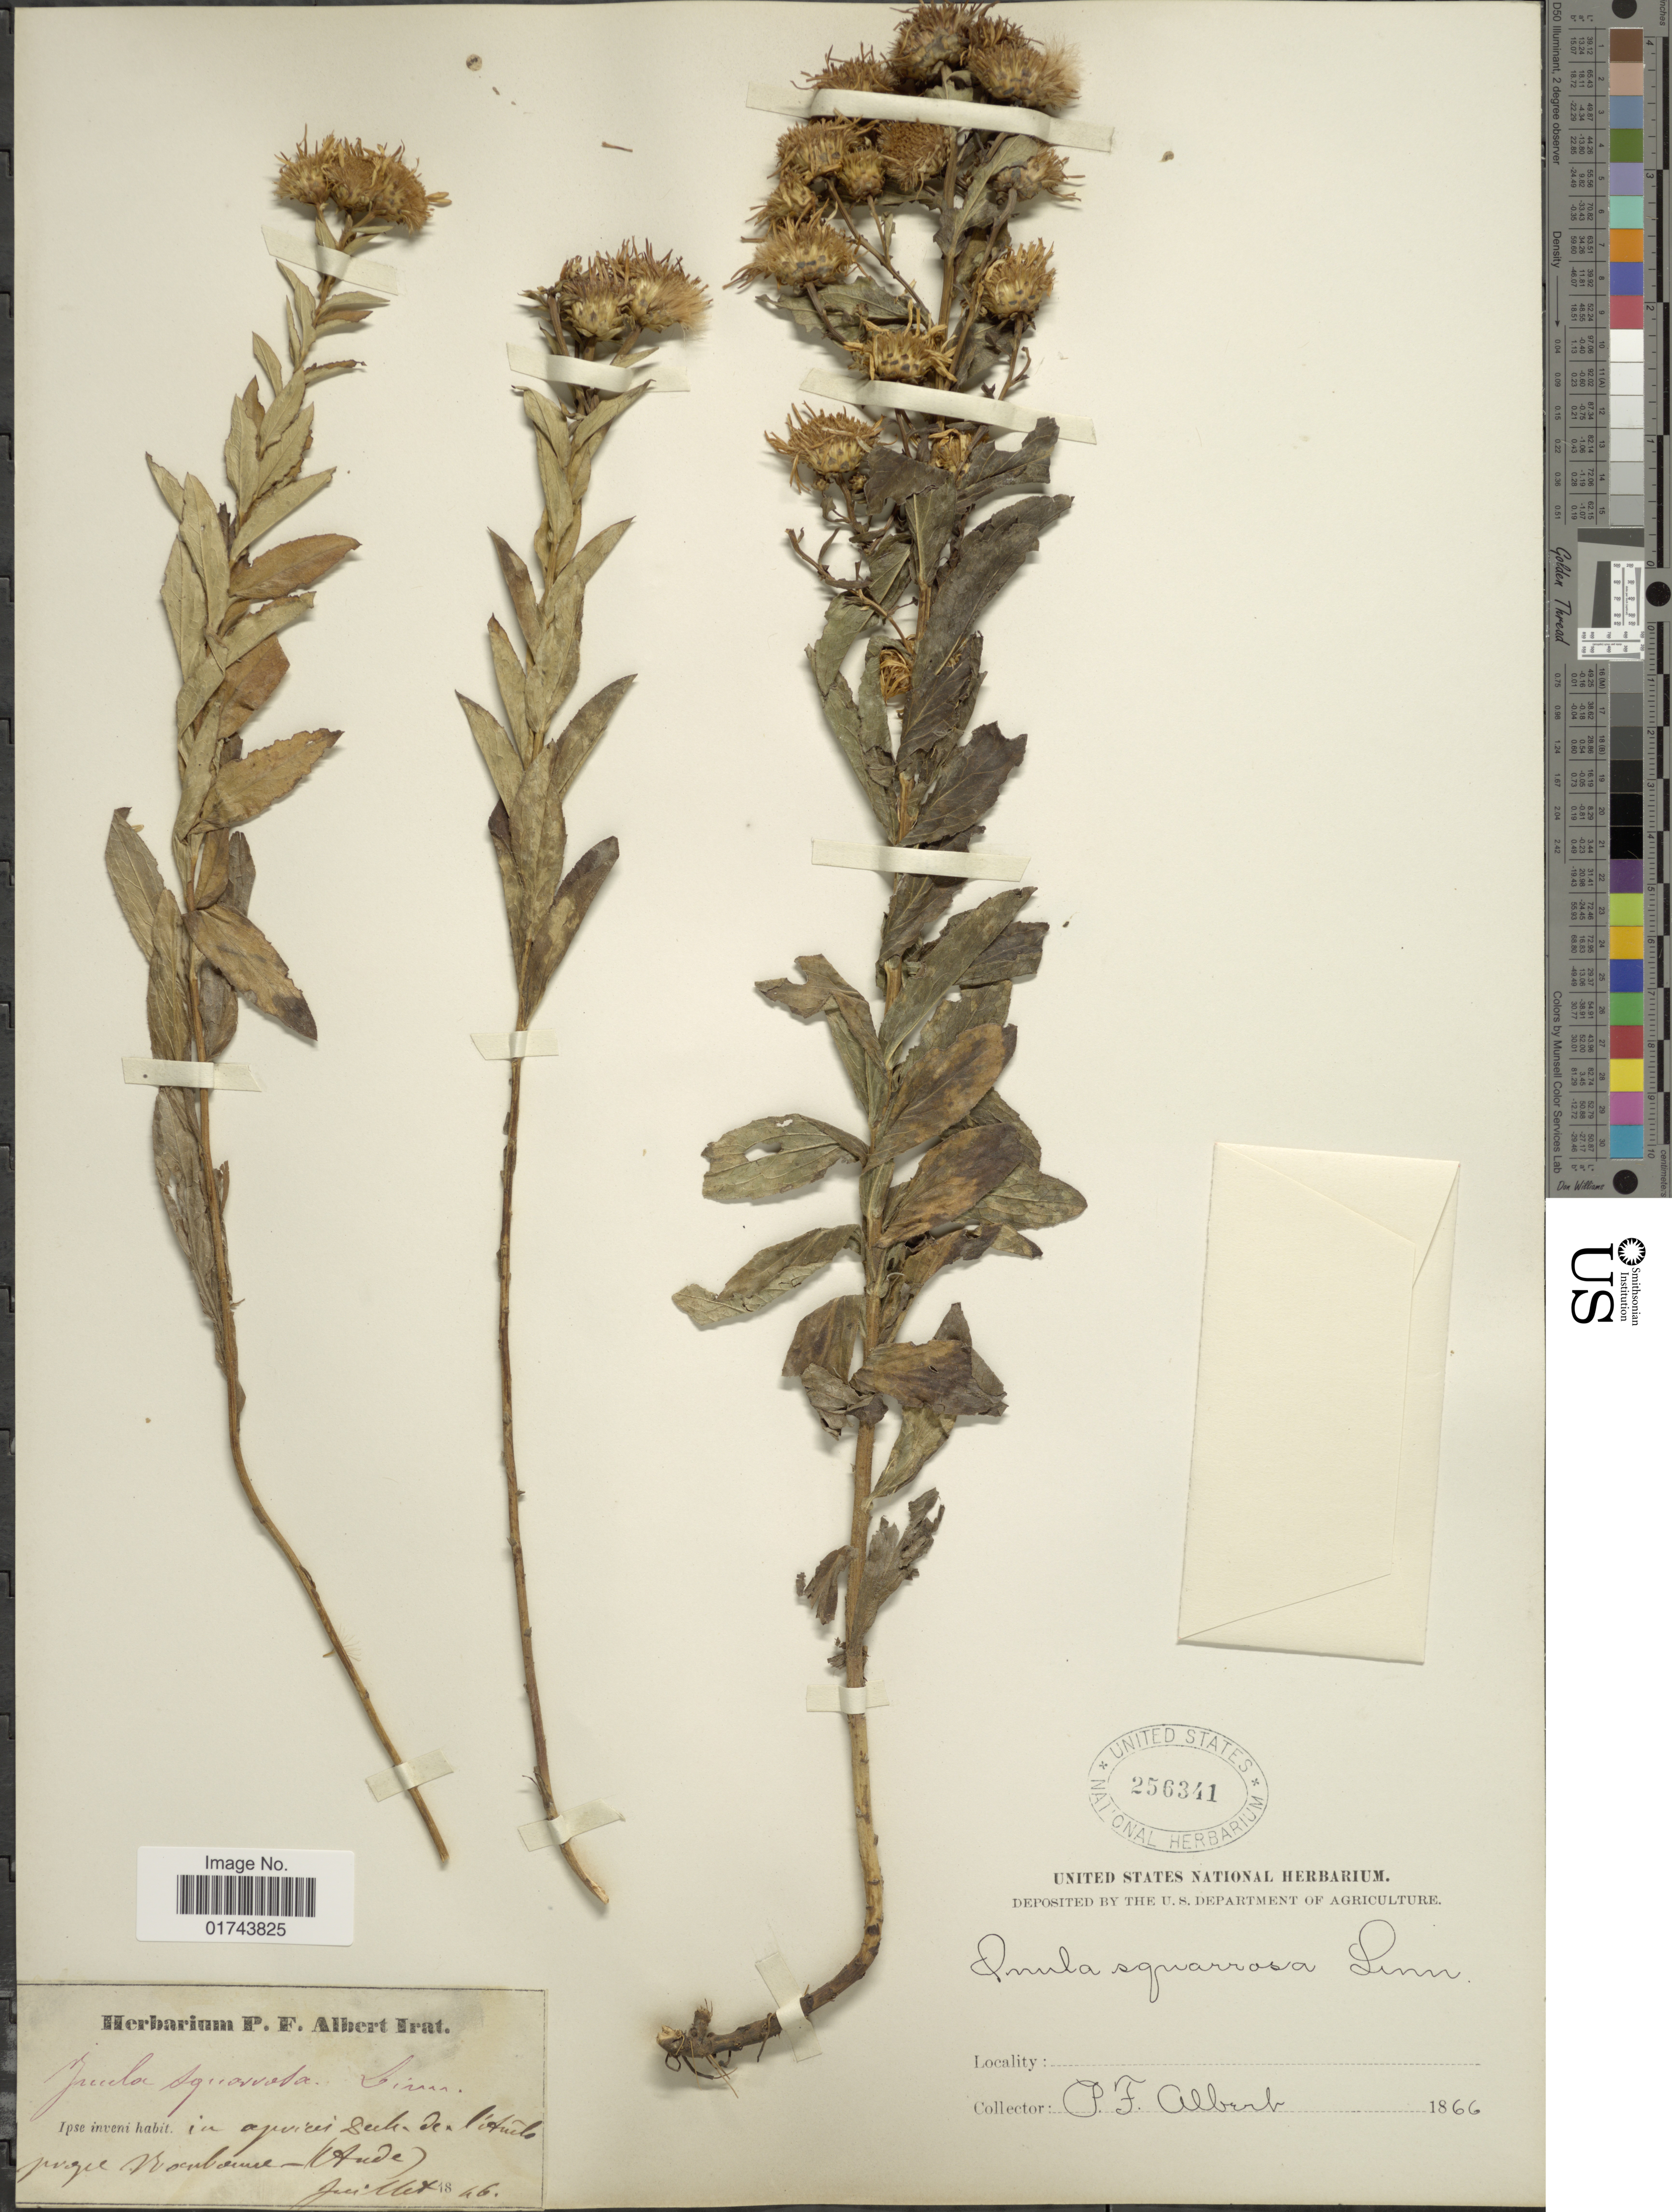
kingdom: Plantae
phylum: Tracheophyta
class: Magnoliopsida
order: Asterales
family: Asteraceae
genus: Inula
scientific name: Inula squarrosa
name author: L.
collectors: P. F. Albert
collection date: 1866-07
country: France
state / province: Occitanie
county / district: Aude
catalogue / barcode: US 256341